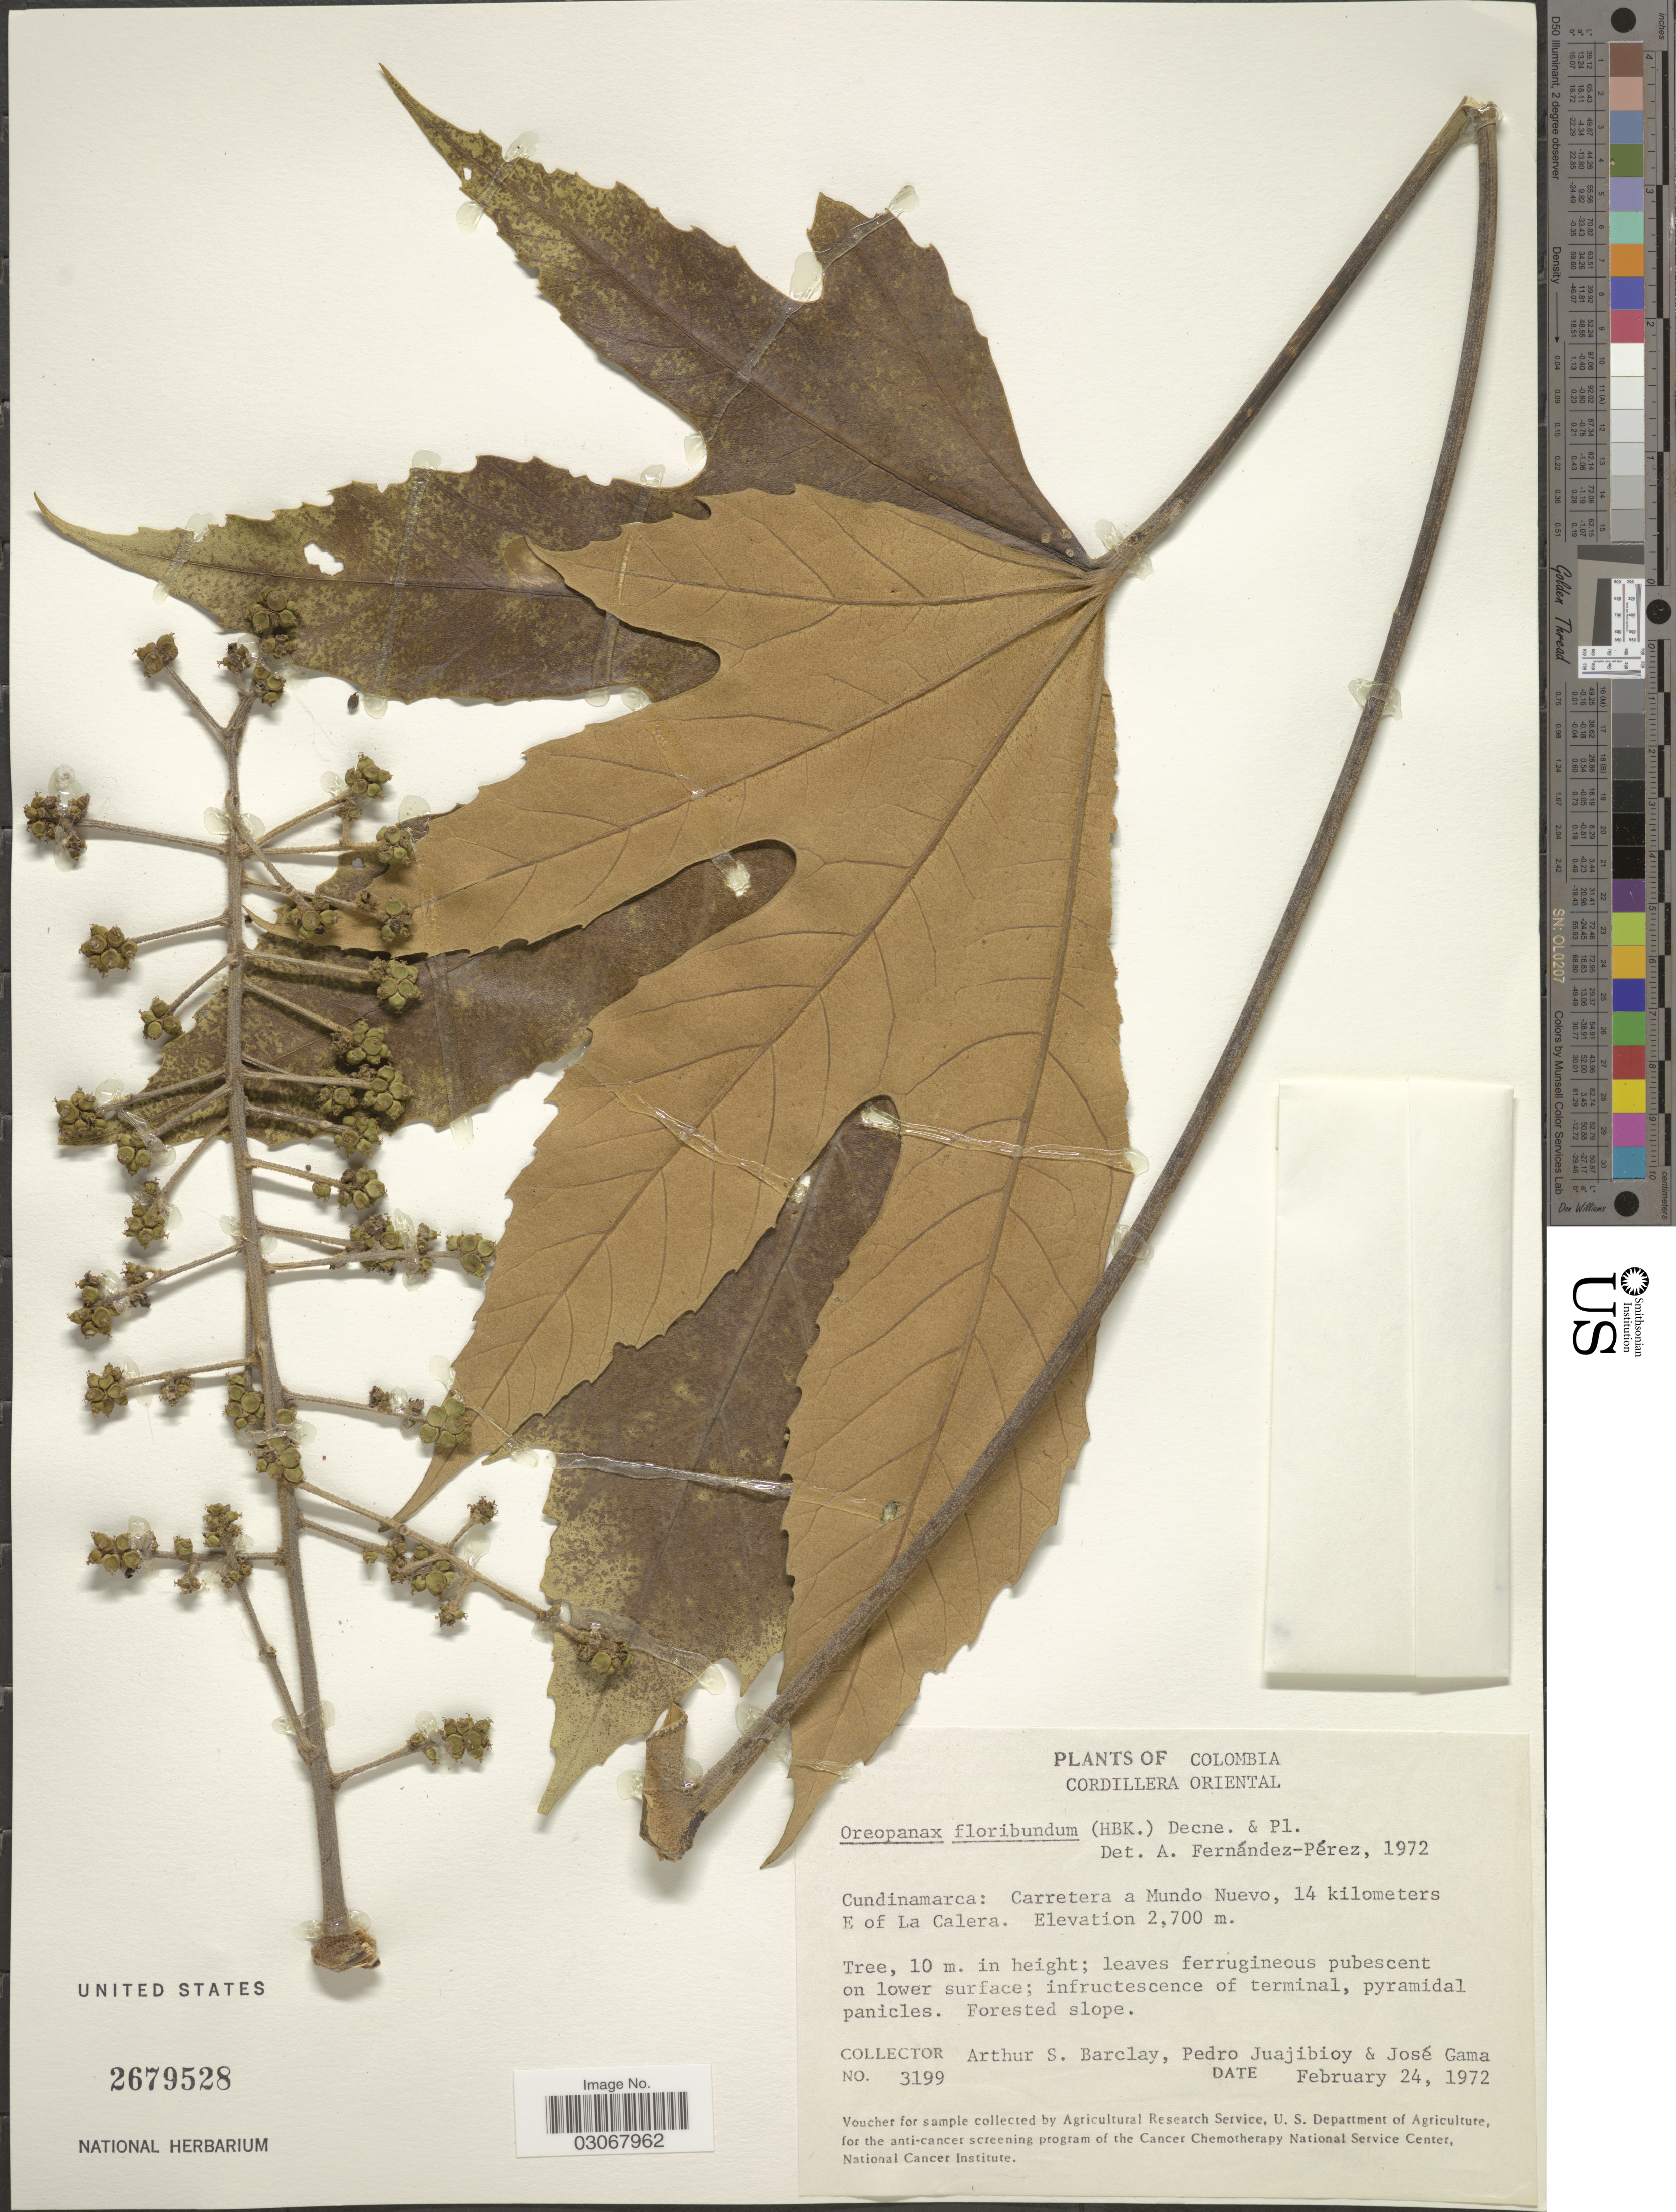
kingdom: Plantae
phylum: Tracheophyta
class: Magnoliopsida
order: Apiales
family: Araliaceae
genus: Oreopanax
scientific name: Oreopanax floribundus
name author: (Kunth) Decne. & Planch.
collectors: A. S. Barclay, P. Juajibioy & J. Gama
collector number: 3199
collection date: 1972-02-24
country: Colombia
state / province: Cundinamarca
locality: Carretera a Mundo Nuevo, 14 kilometers E of La Calera. Cordillera Oriental.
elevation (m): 2700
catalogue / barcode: US 2679528